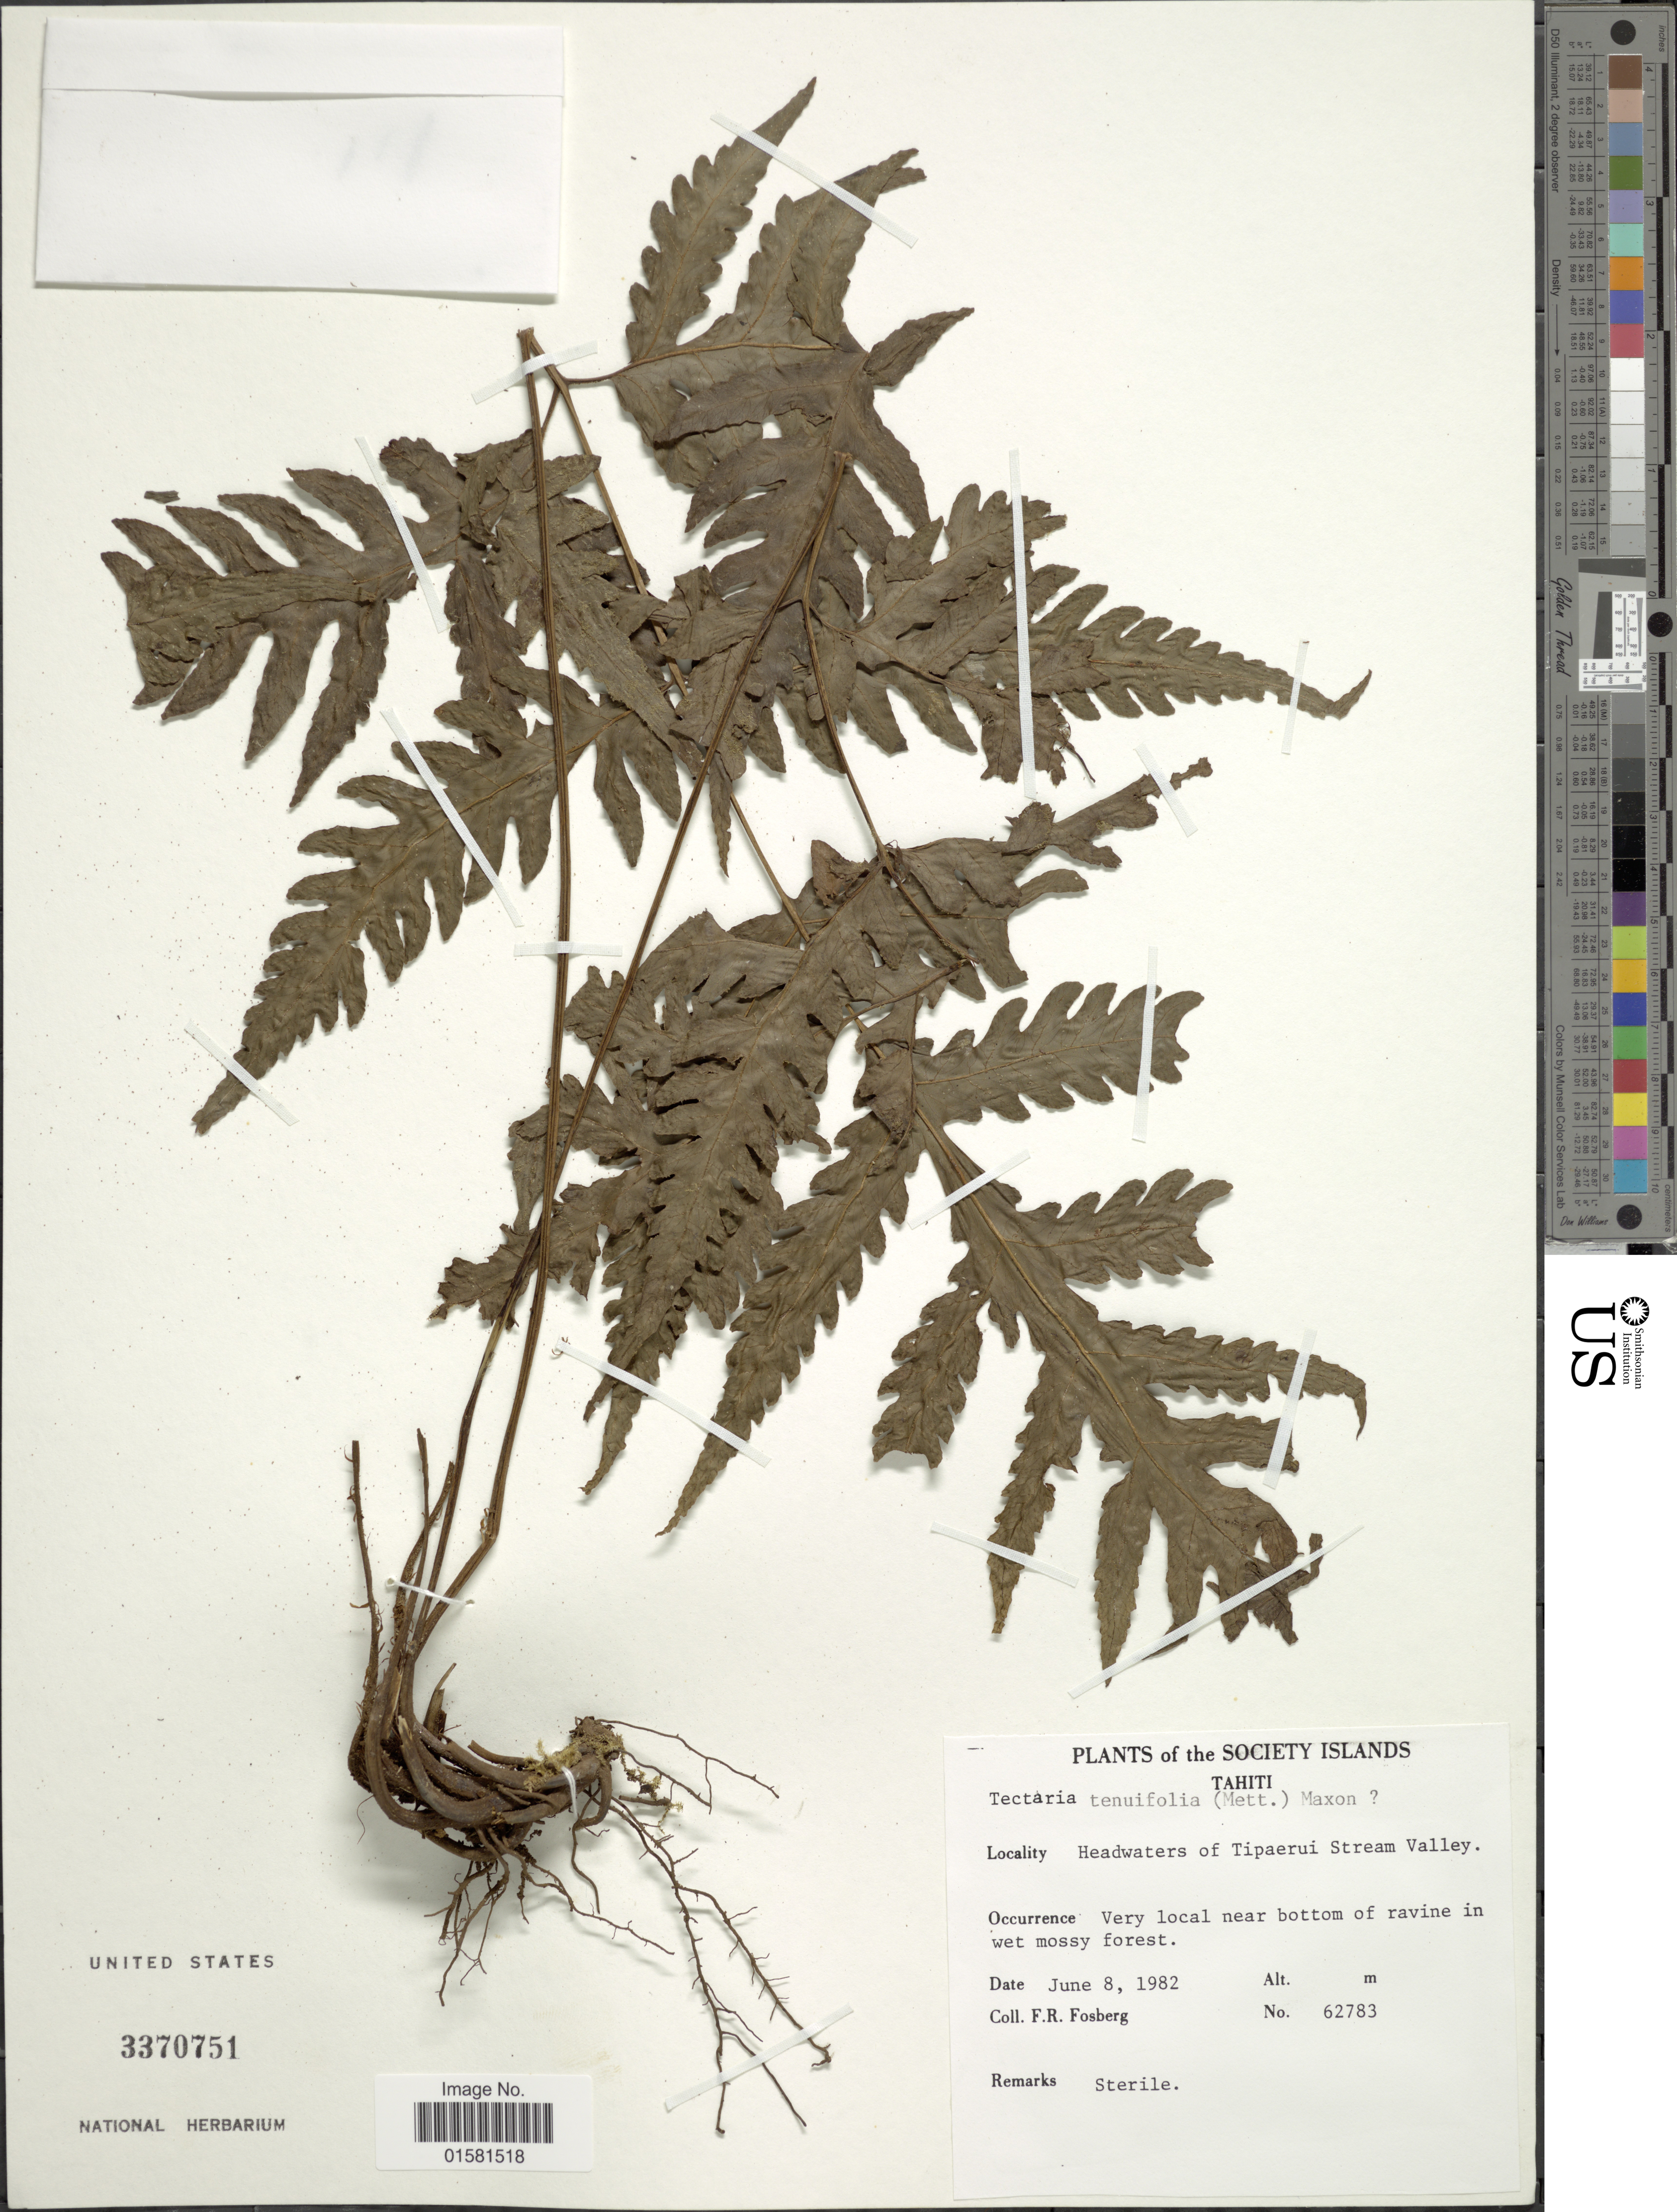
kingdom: Plantae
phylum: Tracheophyta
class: Polypodiopsida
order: Polypodiales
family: Tectariaceae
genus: Tectaria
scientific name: Tectaria tenuifolia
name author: (Mett.) Maxon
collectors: F. R. Fosberg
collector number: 62783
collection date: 1982-06-08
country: French Polynesia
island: Tahiti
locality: Society Islands, Tahiti, Headwaters of Tipaerui Stream Valley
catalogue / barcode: US 3370751